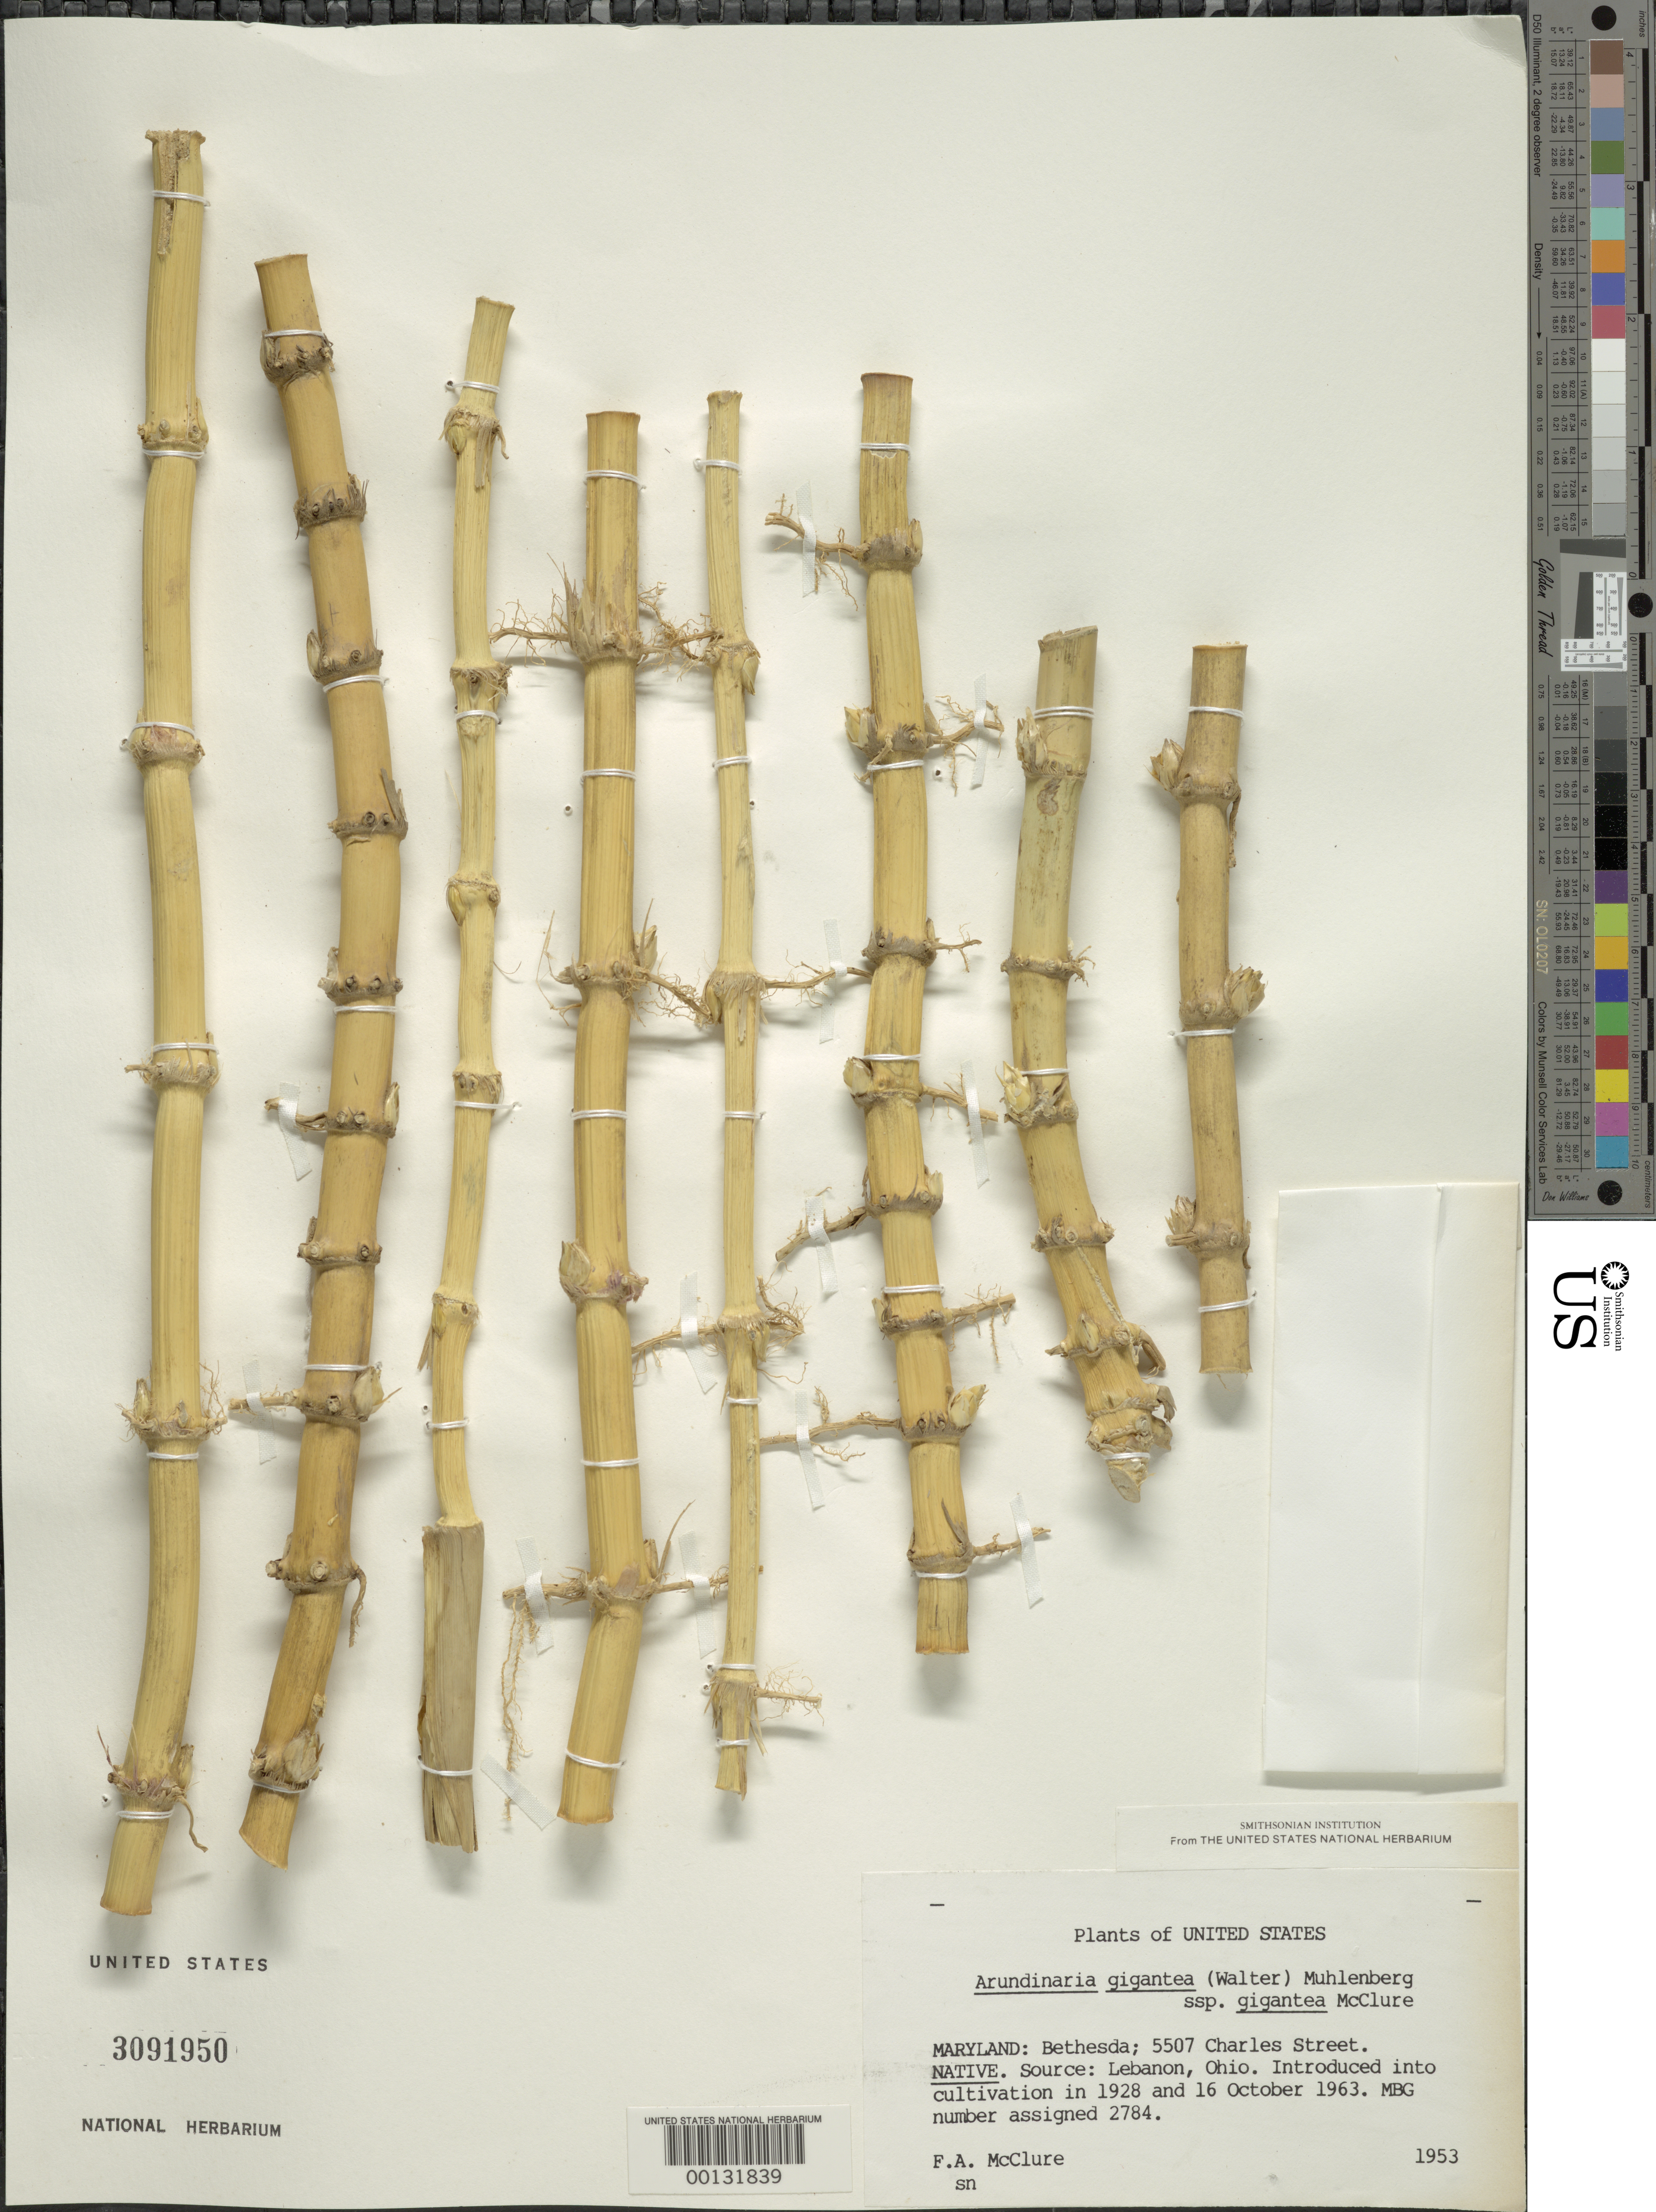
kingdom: Plantae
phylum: Tracheophyta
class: Liliopsida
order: Poales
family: Poaceae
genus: Arundinaria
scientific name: Arundinaria gigantea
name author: (Walter) Muhl.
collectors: F. A. McClure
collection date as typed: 1953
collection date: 1953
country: United States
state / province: Maryland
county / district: Montgomery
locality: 5507 Charles Street, Bethesda (McClure's garden)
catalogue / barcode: US 3091950